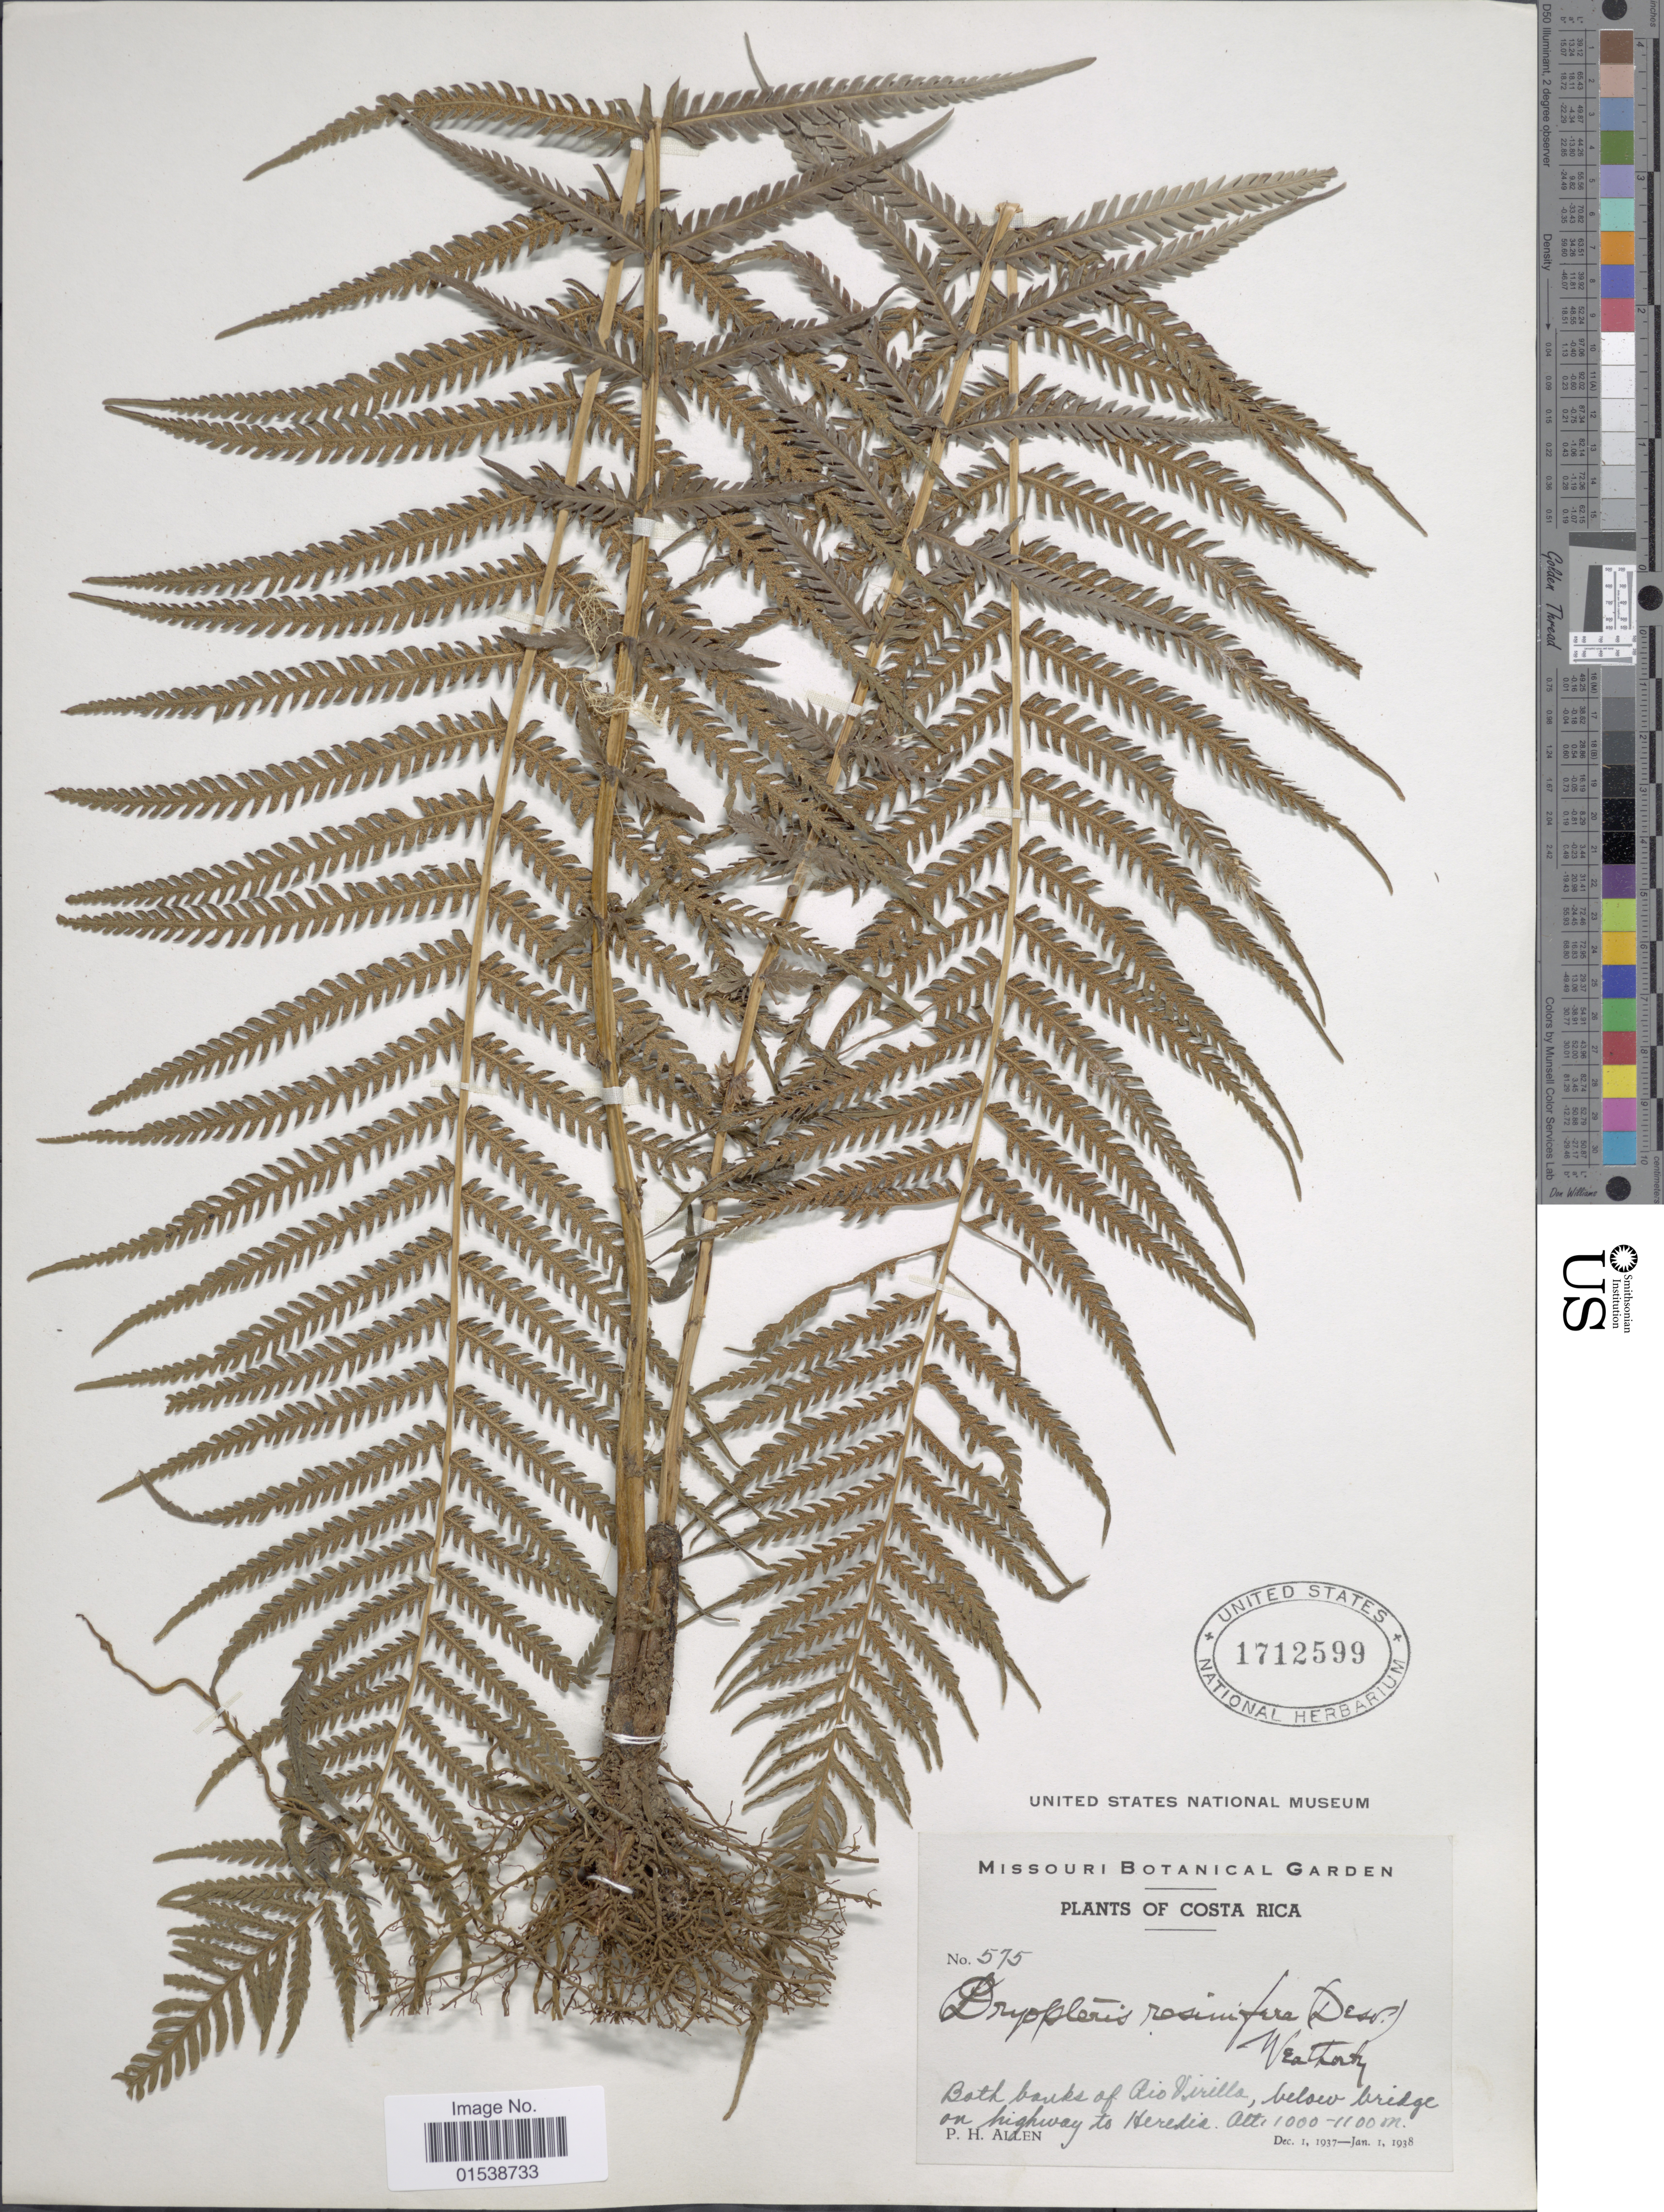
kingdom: Plantae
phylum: Tracheophyta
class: Polypodiopsida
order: Polypodiales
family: Thelypteridaceae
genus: Amauropelta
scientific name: Amauropelta resinifera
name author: (Desv.) Pic. Serm.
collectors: P. H. Allen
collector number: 575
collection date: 1937-12-01/1938-01-01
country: Costa Rica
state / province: Heredia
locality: Both banks of rio Virilla, below bridge on highway to Heredia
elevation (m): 1000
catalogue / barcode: US 1712599